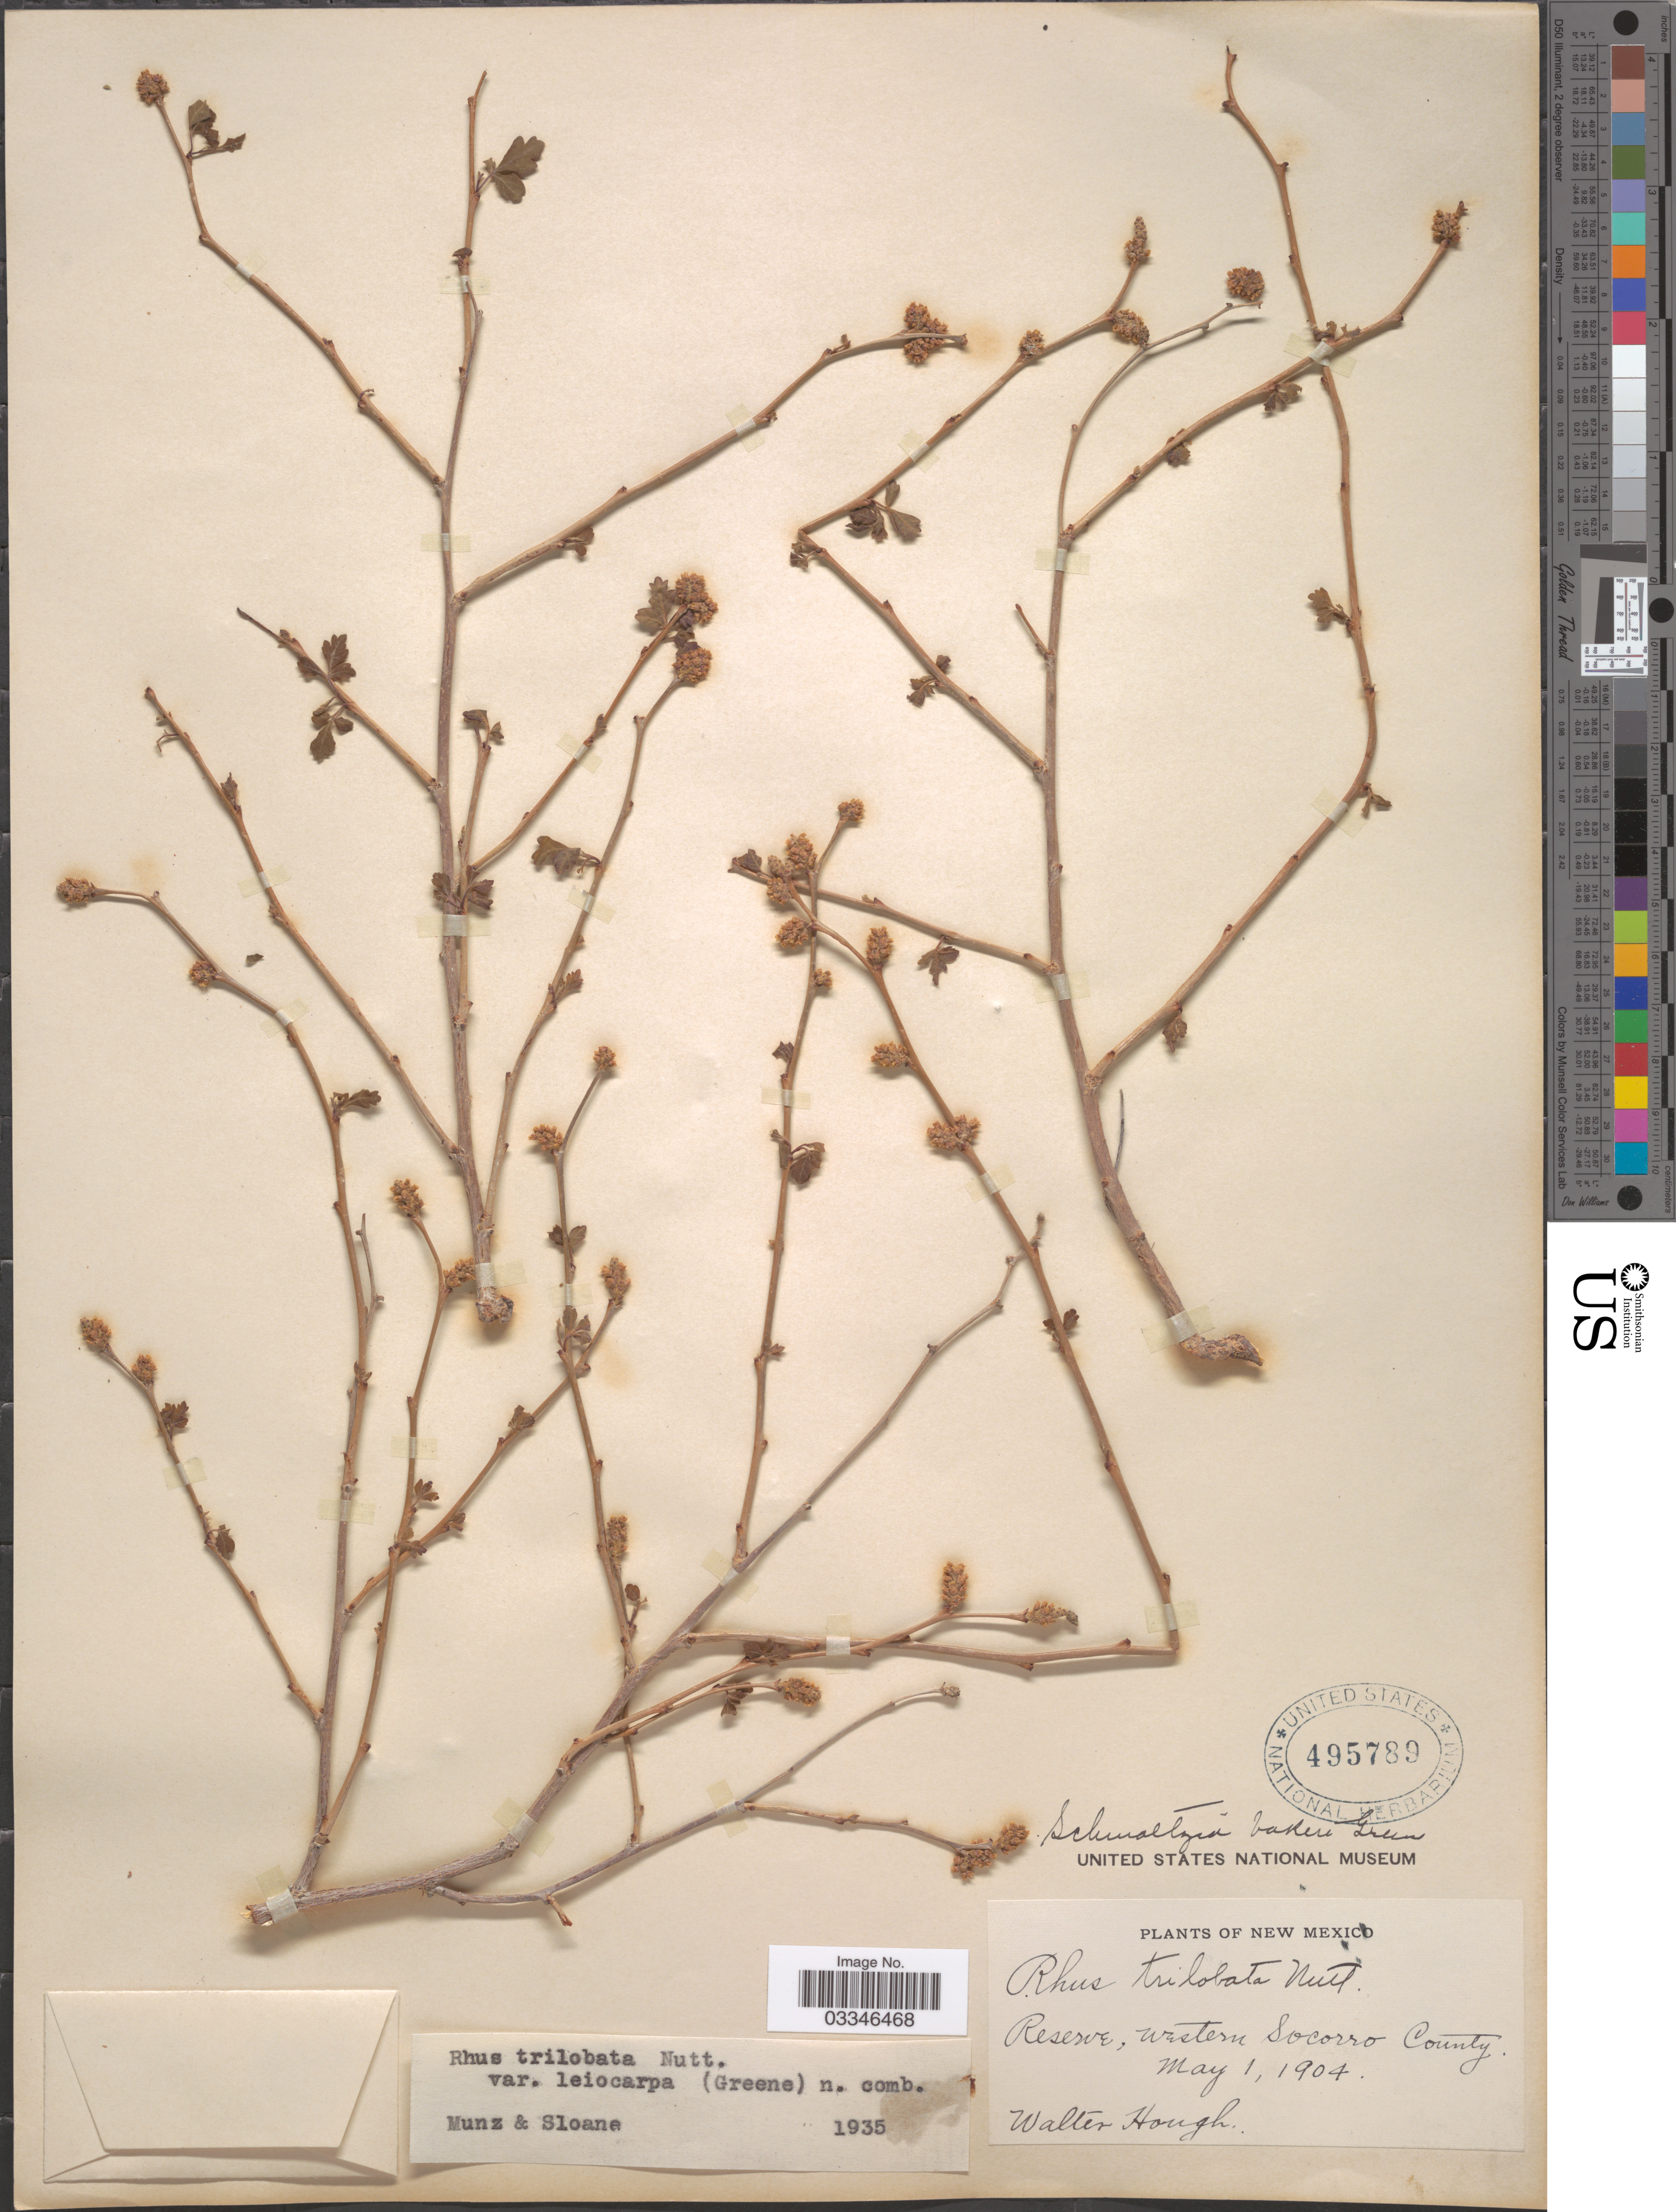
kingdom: Plantae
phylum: Tracheophyta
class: Magnoliopsida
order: Sapindales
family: Anacardiaceae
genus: Rhus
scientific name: Rhus trilobata var. leiocarpa (Greene) Munz & Sloane ined.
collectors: W. Hough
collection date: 1904-05-01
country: United States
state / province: New Mexico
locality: Reserve, Western Socorro Co.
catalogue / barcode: US 495789